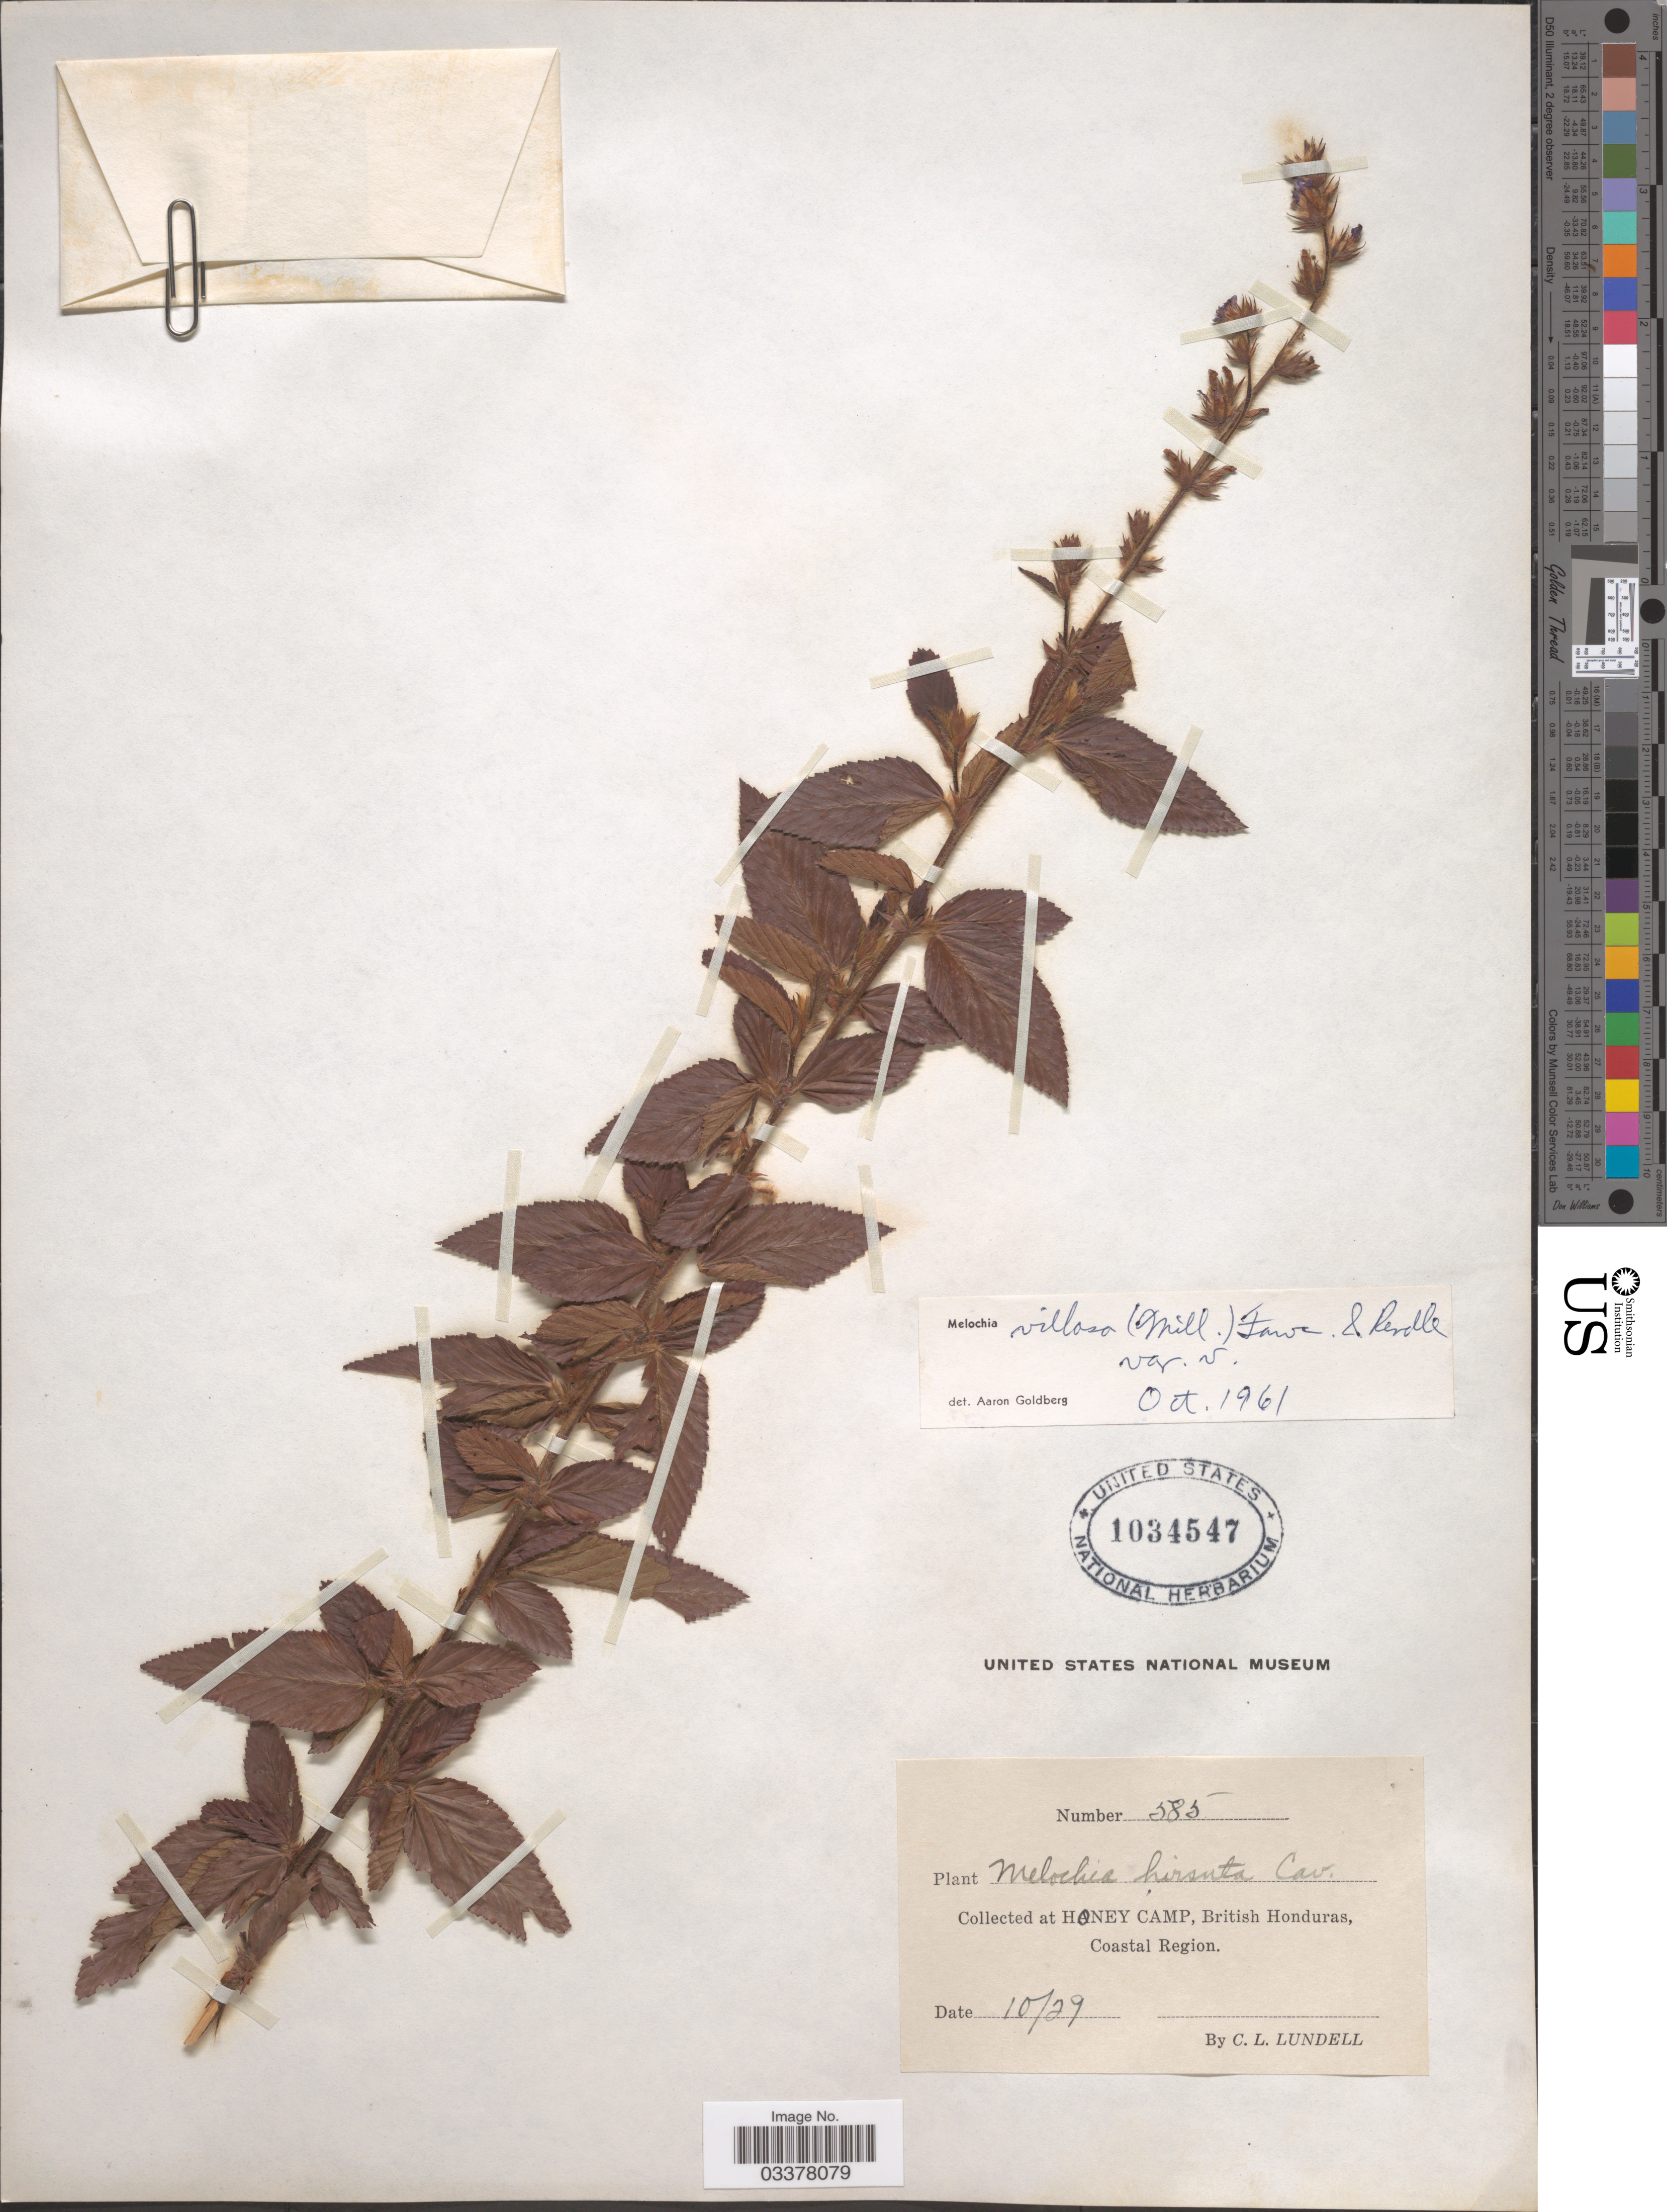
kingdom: Plantae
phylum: Tracheophyta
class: Magnoliopsida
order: Malvales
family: Malvaceae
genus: Melochia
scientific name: Melochia spicata var. spicata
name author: (L.) Fryxell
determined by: Dorr, L. J., (BOT), Smithsonian Institution - National Museum of Natural History (UNITED STATES)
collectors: C. L. Lundell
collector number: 585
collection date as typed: Transcribed d/m/y: /10/29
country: Belize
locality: Honey Camp, British Honduras, Coastal Region.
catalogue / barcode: US 1034547